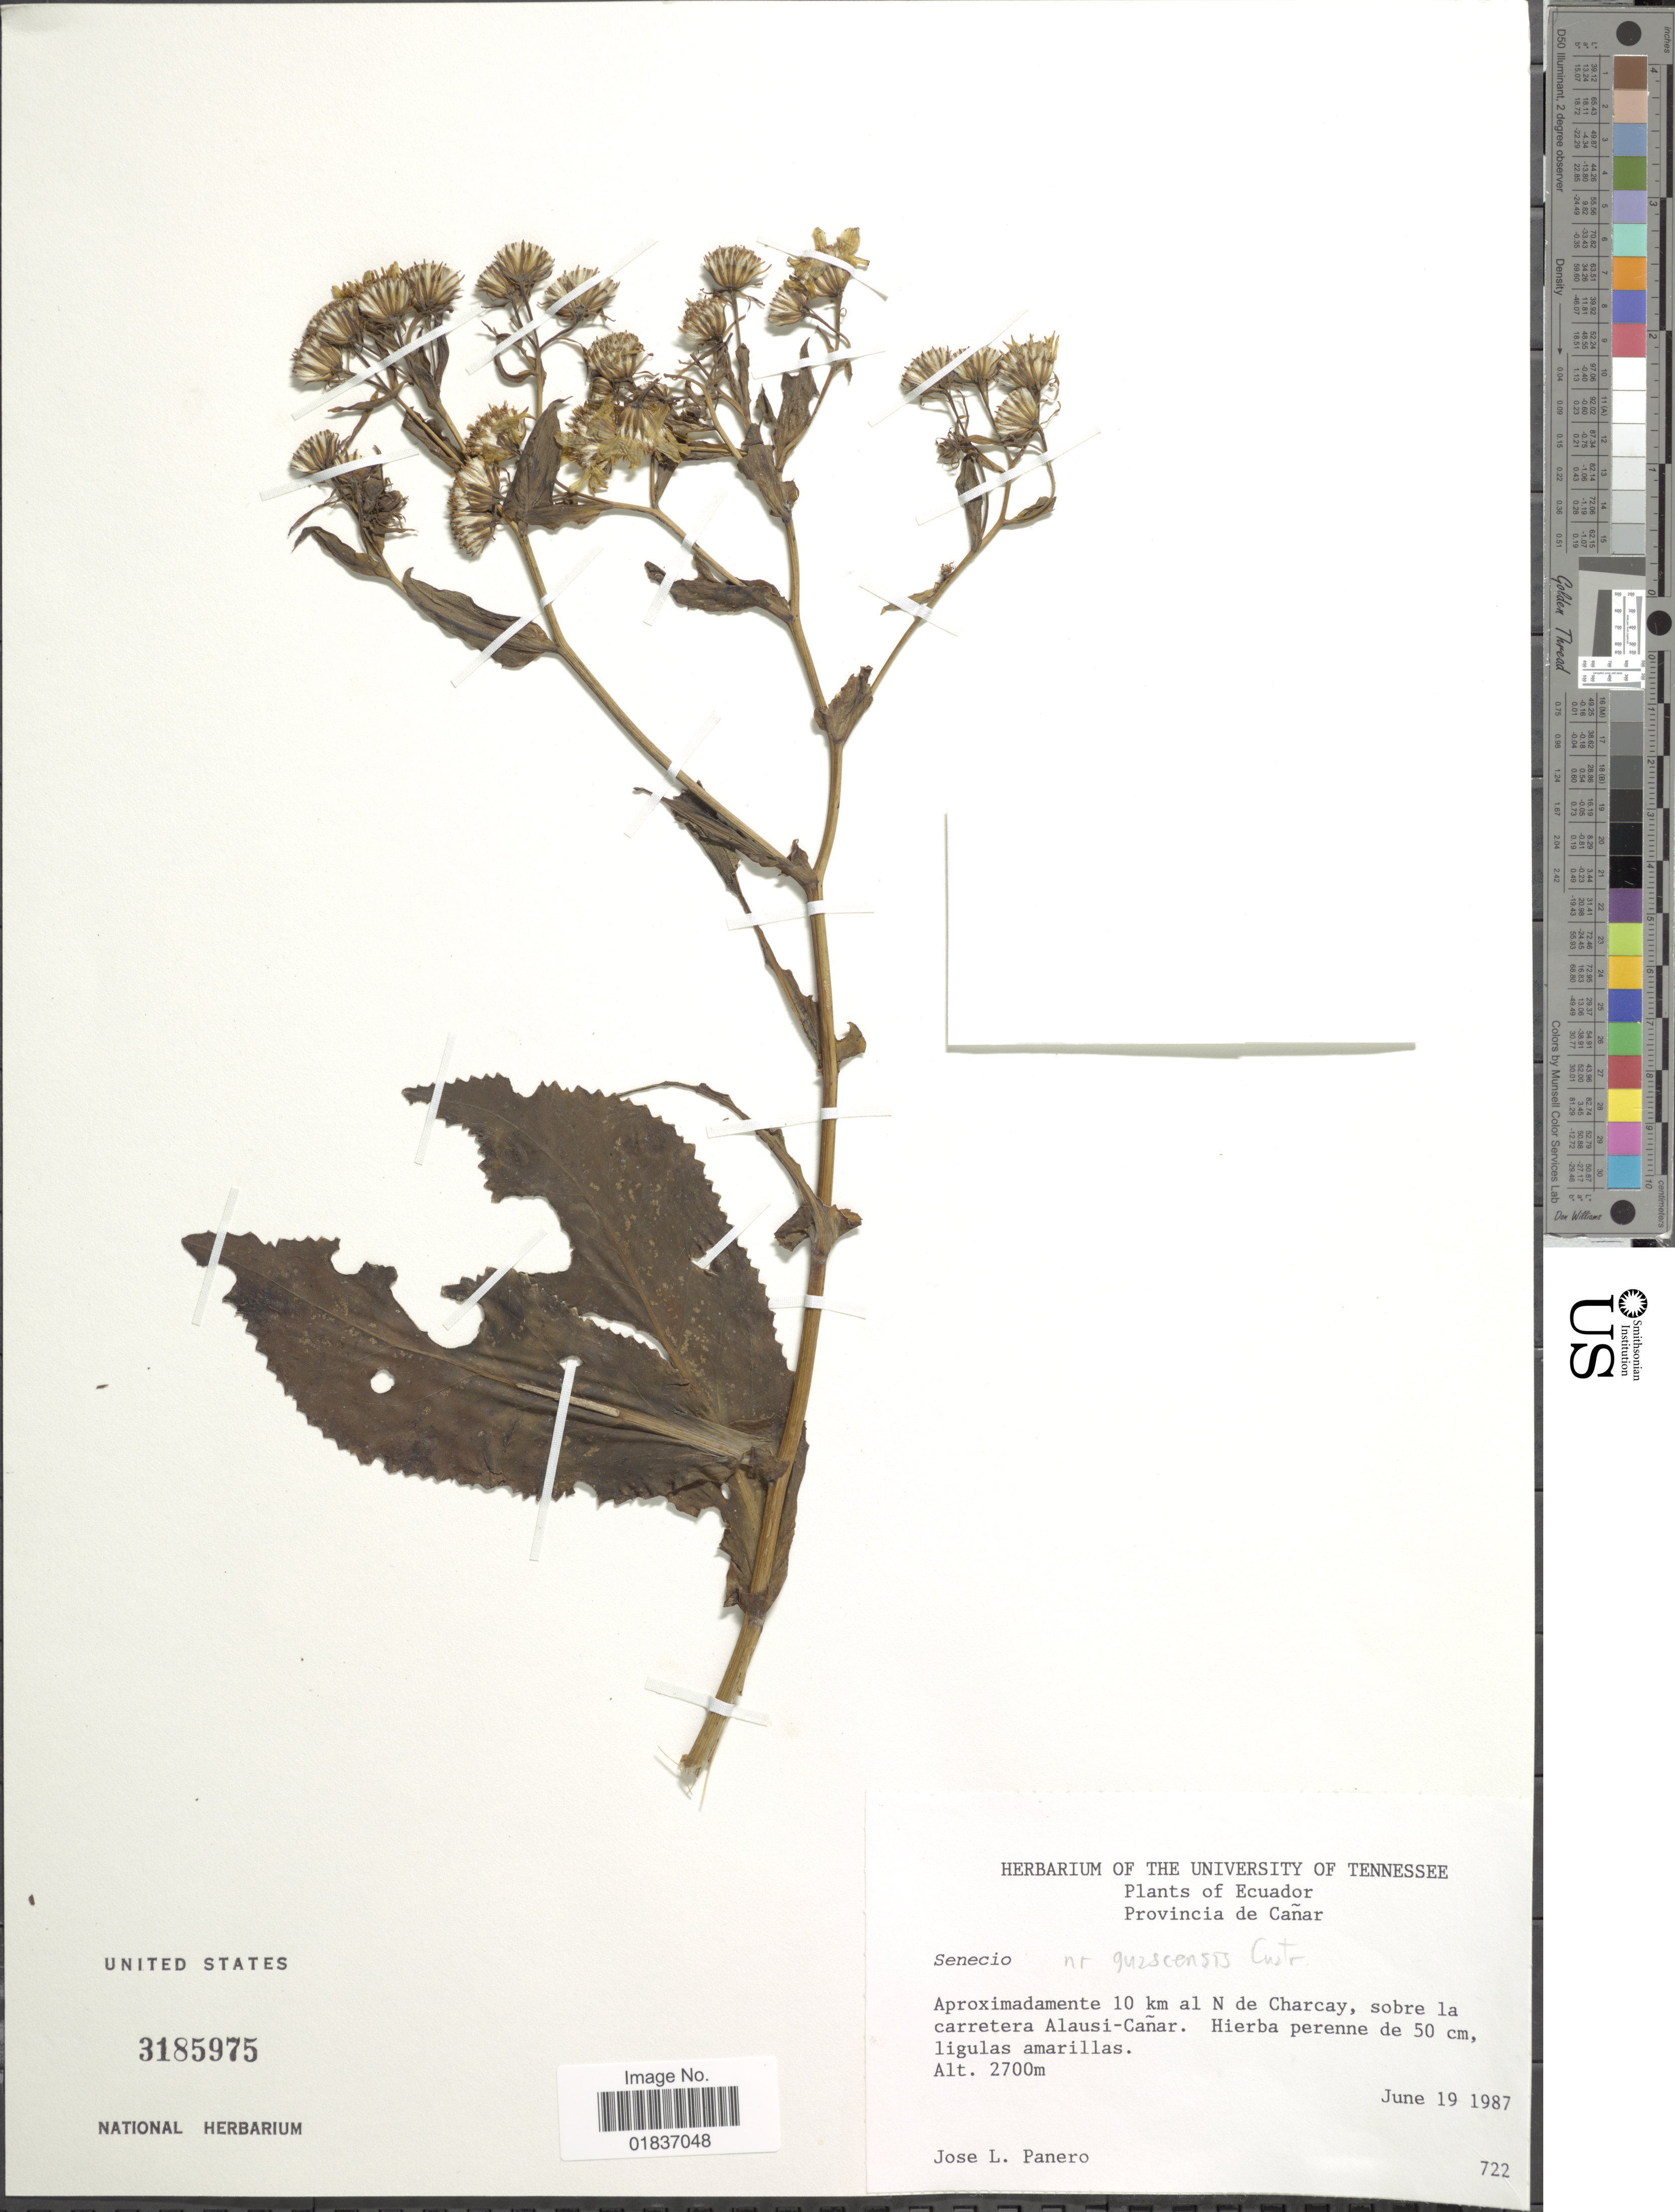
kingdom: Plantae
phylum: Tracheophyta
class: Magnoliopsida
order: Asterales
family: Asteraceae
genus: Senecio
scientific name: Senecio guascensis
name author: Cuatrec.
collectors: J. L. Panero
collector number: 722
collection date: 1987-06-19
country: Ecuador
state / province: Cañar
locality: Provincia de Cañar. Approximadamente 10 km al N de Chacay, sobre la carretera Alausi- Cañar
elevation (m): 2700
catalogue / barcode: US 3185975